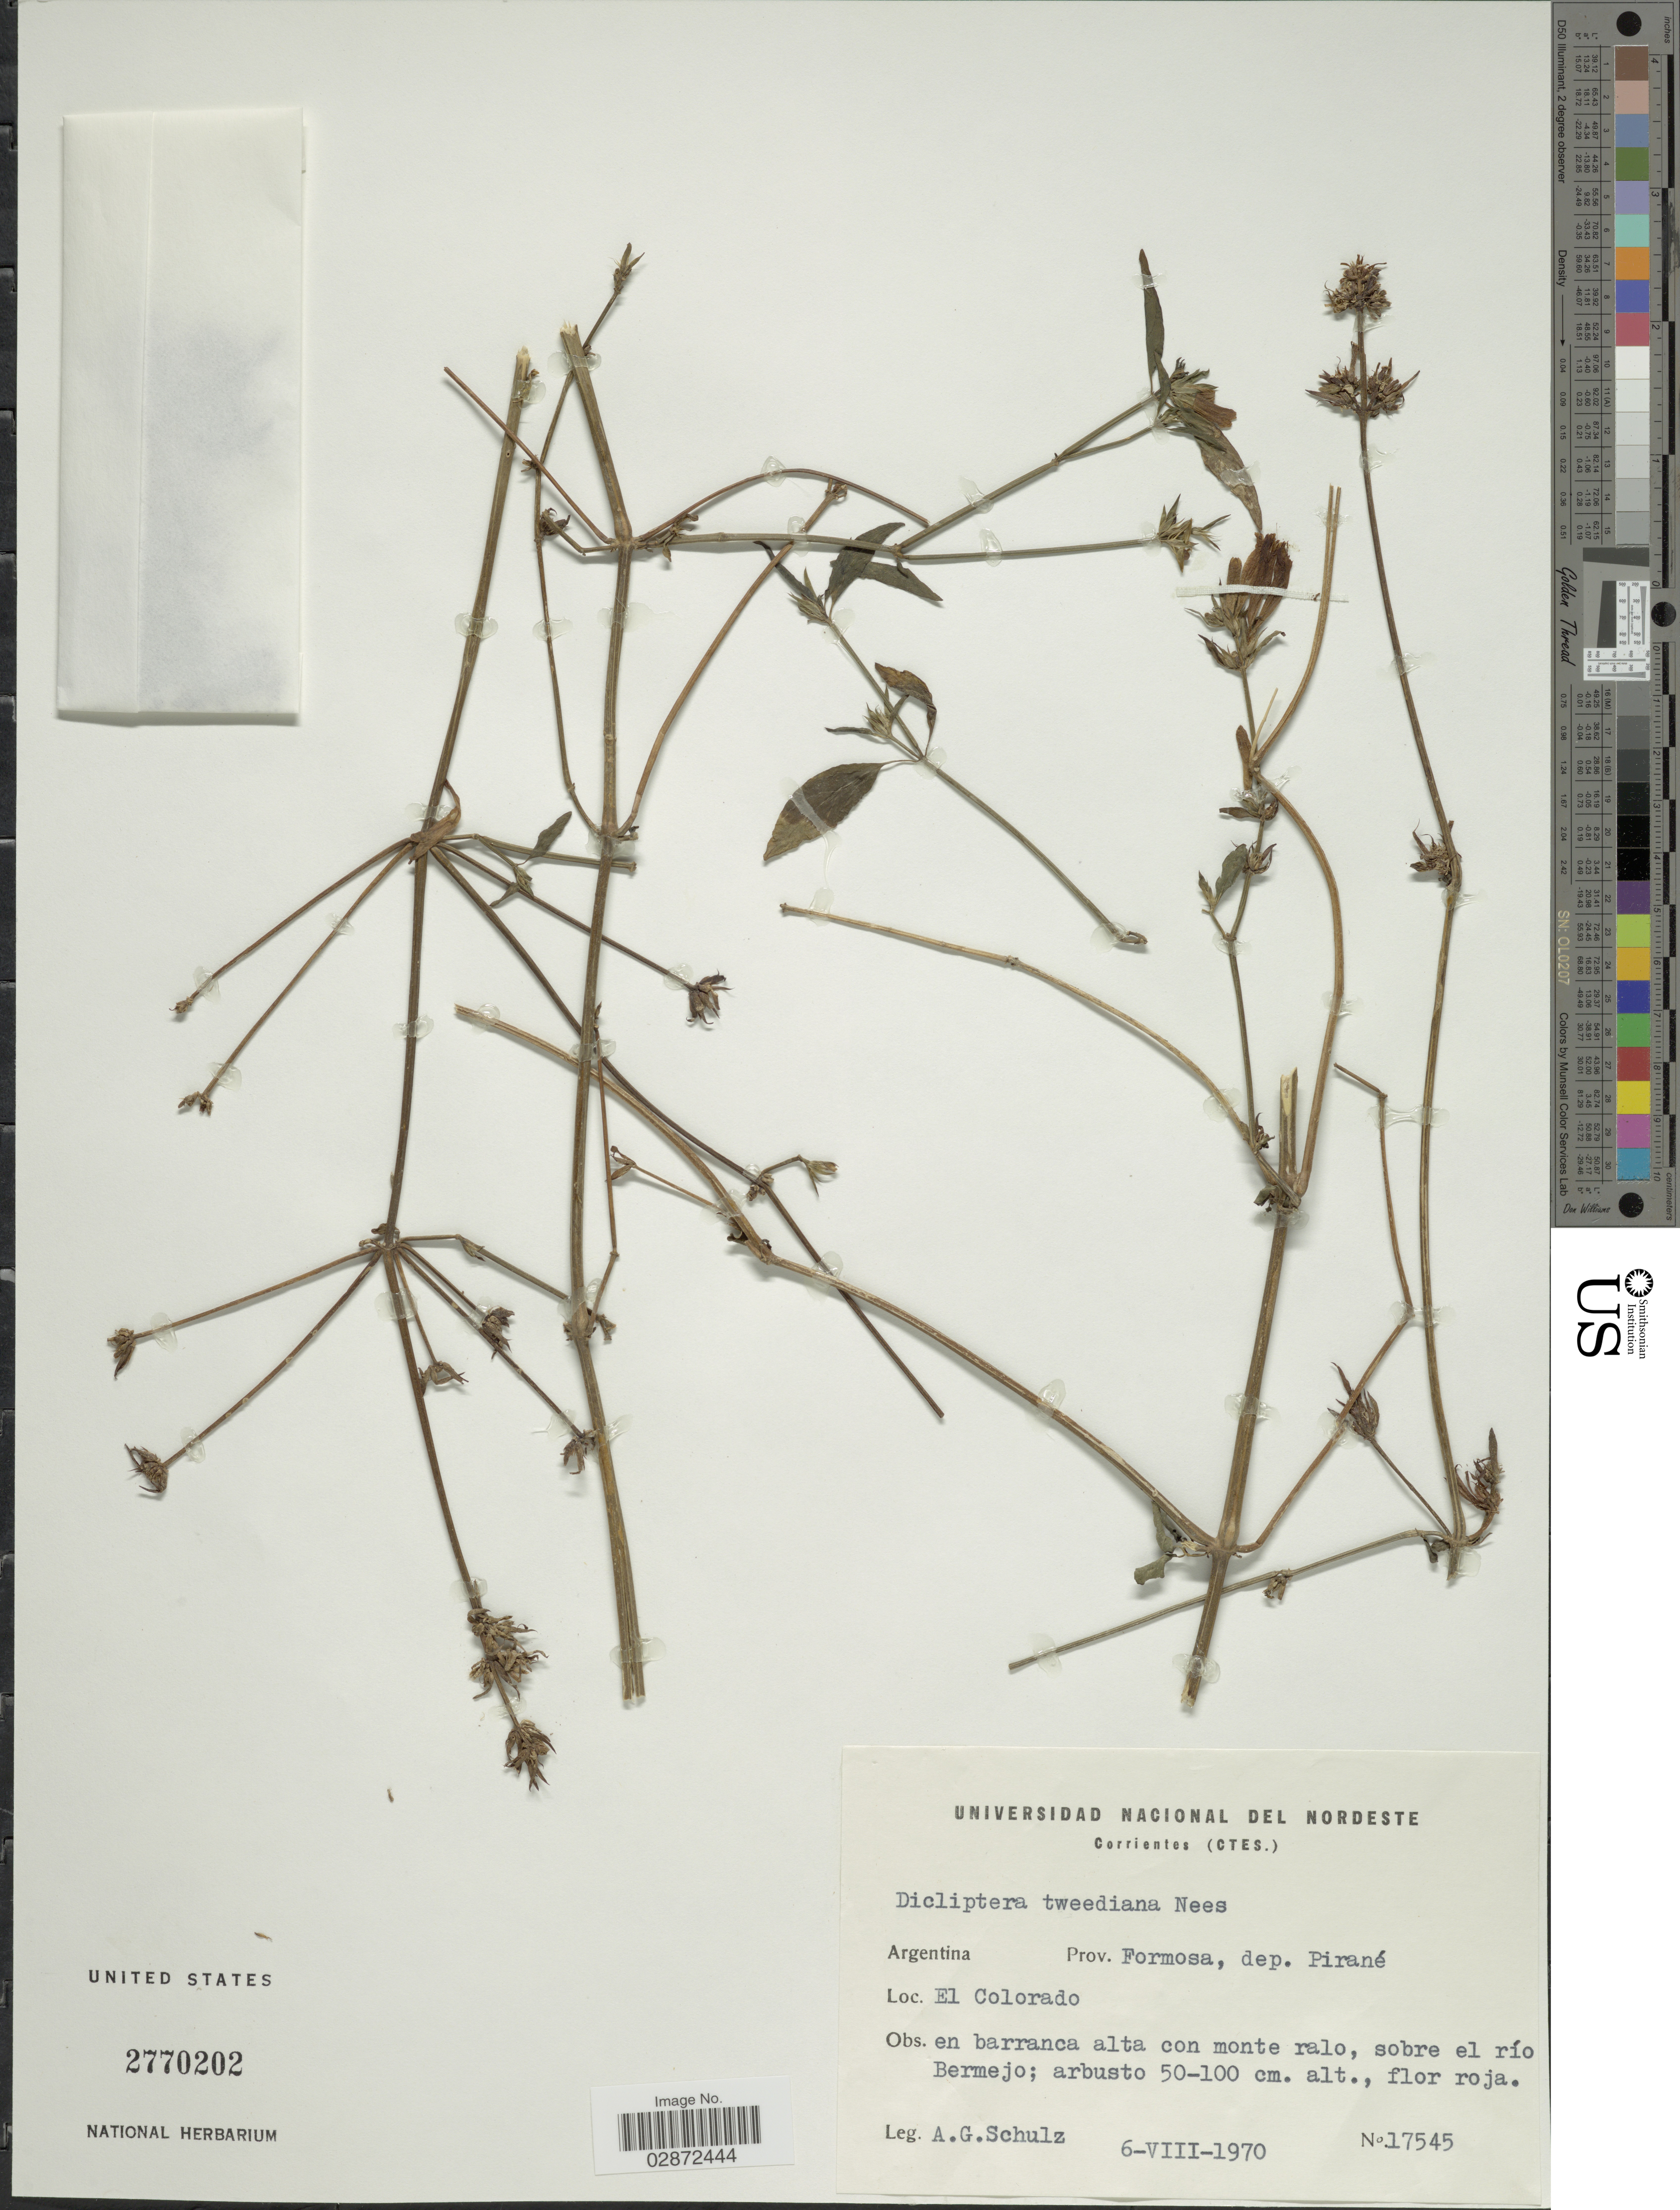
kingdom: Plantae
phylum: Tracheophyta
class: Magnoliopsida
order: Lamiales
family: Acanthaceae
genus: Dicliptera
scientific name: Dicliptera squarrosa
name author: Nees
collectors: A. G. Schulz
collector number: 17545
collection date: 1970-08-06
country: Argentina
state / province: Formosa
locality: Prov. Formosa, dep. Pirané. El Colorado.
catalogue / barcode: US 2770202